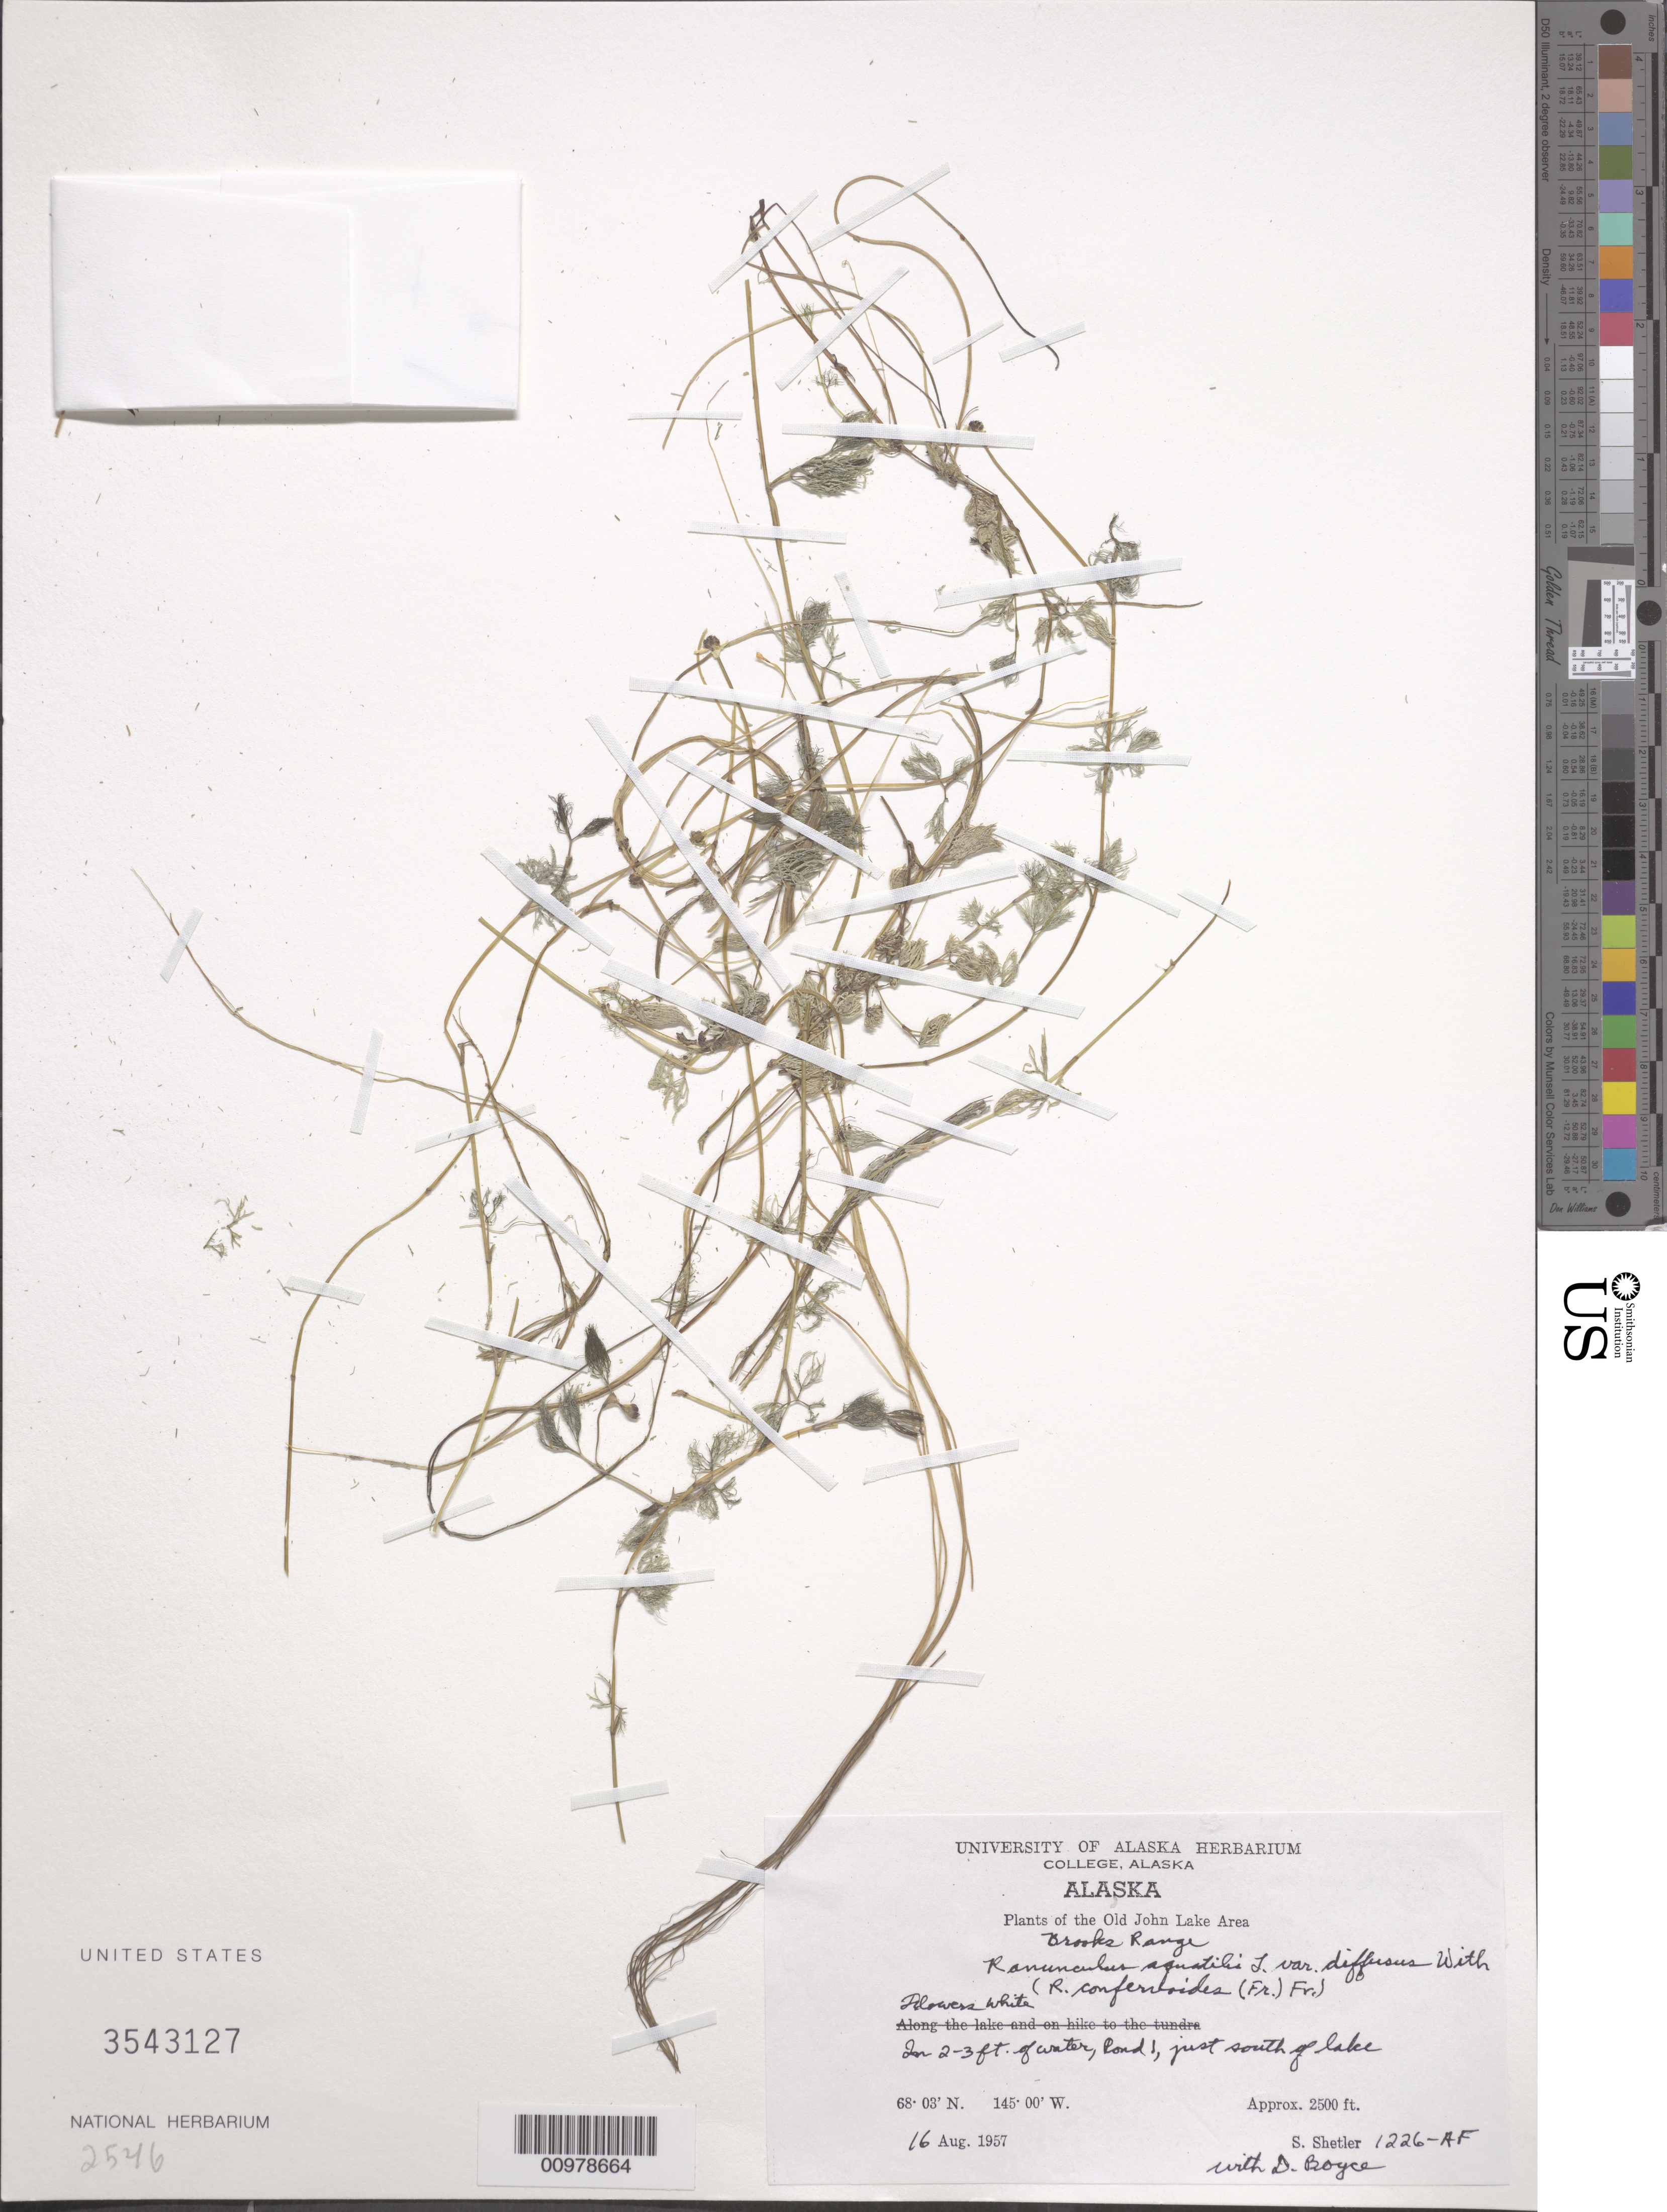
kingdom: Plantae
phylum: Tracheophyta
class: Magnoliopsida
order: Ranunculales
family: Ranunculaceae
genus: Ranunculus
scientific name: Ranunculus trichophyllus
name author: Chaix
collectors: S. Shetler & D. Boyce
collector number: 1226-AF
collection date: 1957-08-16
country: United States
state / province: Alaska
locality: The Old John Lake Area. Brooks Range. Pond 1, just south of lake.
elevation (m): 762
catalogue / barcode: US 3543127